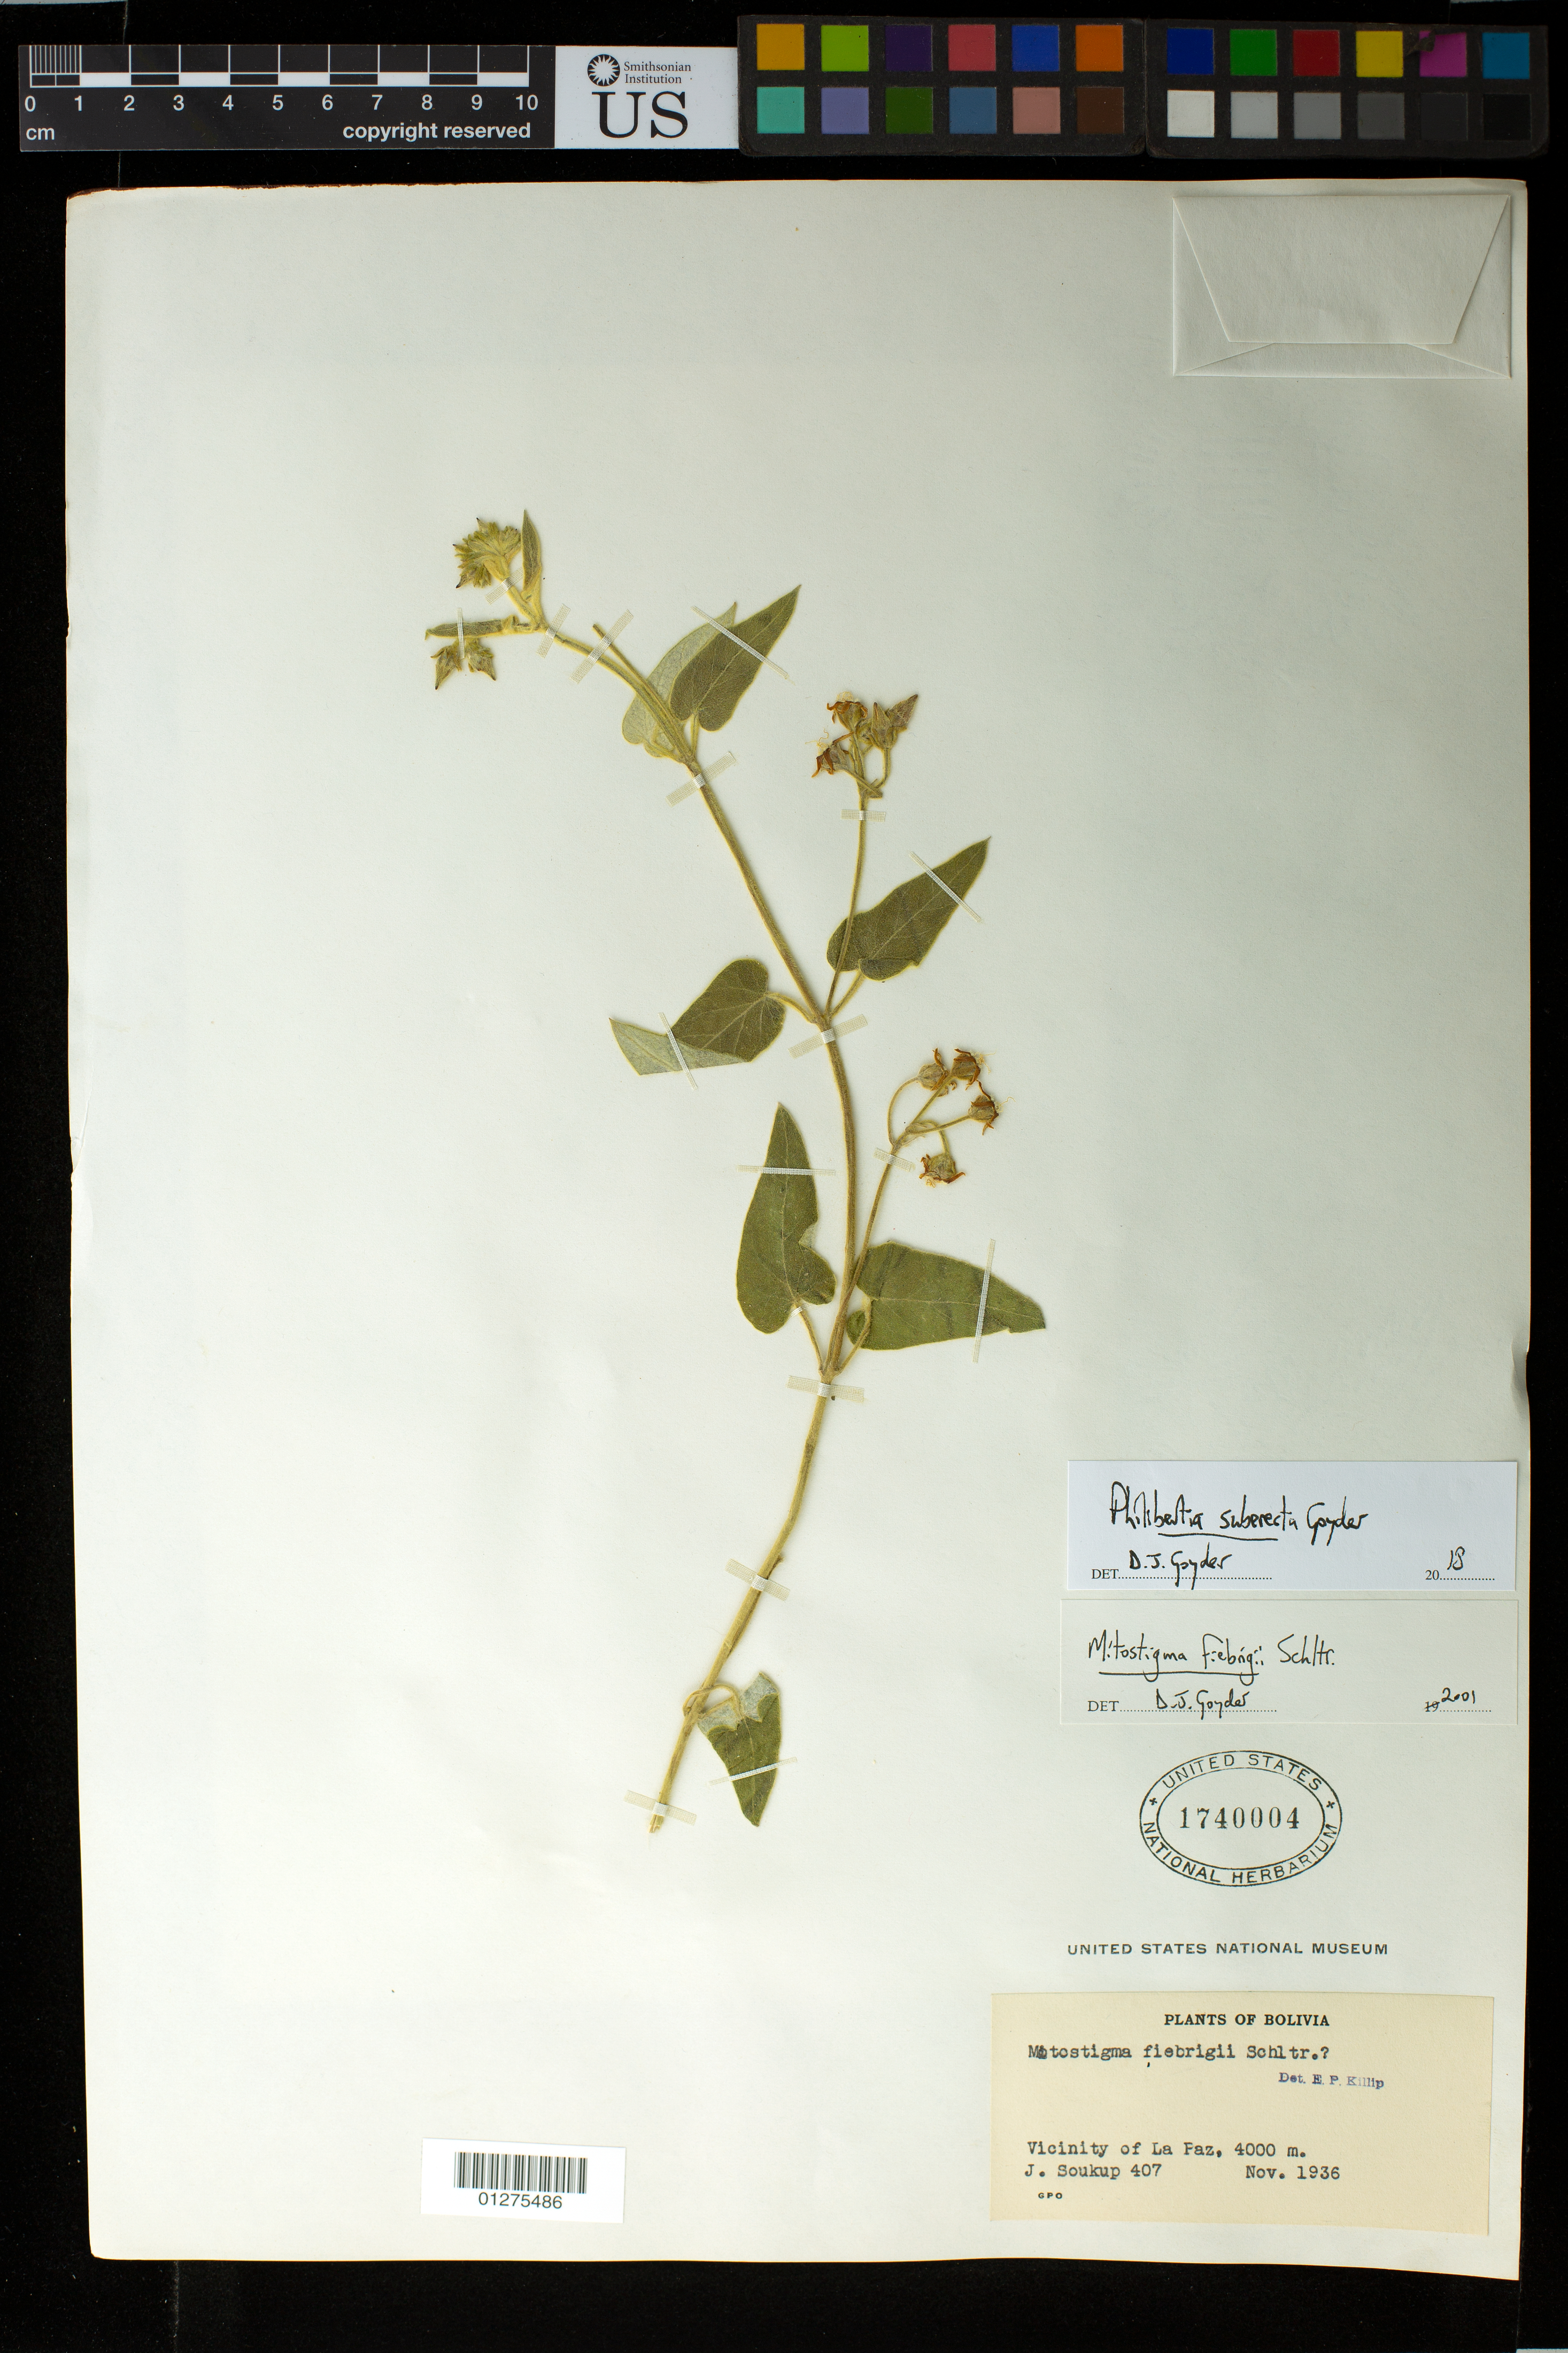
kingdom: Plantae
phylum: Tracheophyta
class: Magnoliopsida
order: Gentianales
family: Apocynaceae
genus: Philibertia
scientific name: Philibertia suberecta Goyder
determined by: Goyder, D. J.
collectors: -- Soukup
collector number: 407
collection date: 1936-11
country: Bolivia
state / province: La Paz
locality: Vicinity of La Paz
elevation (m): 4000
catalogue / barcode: US 1740004